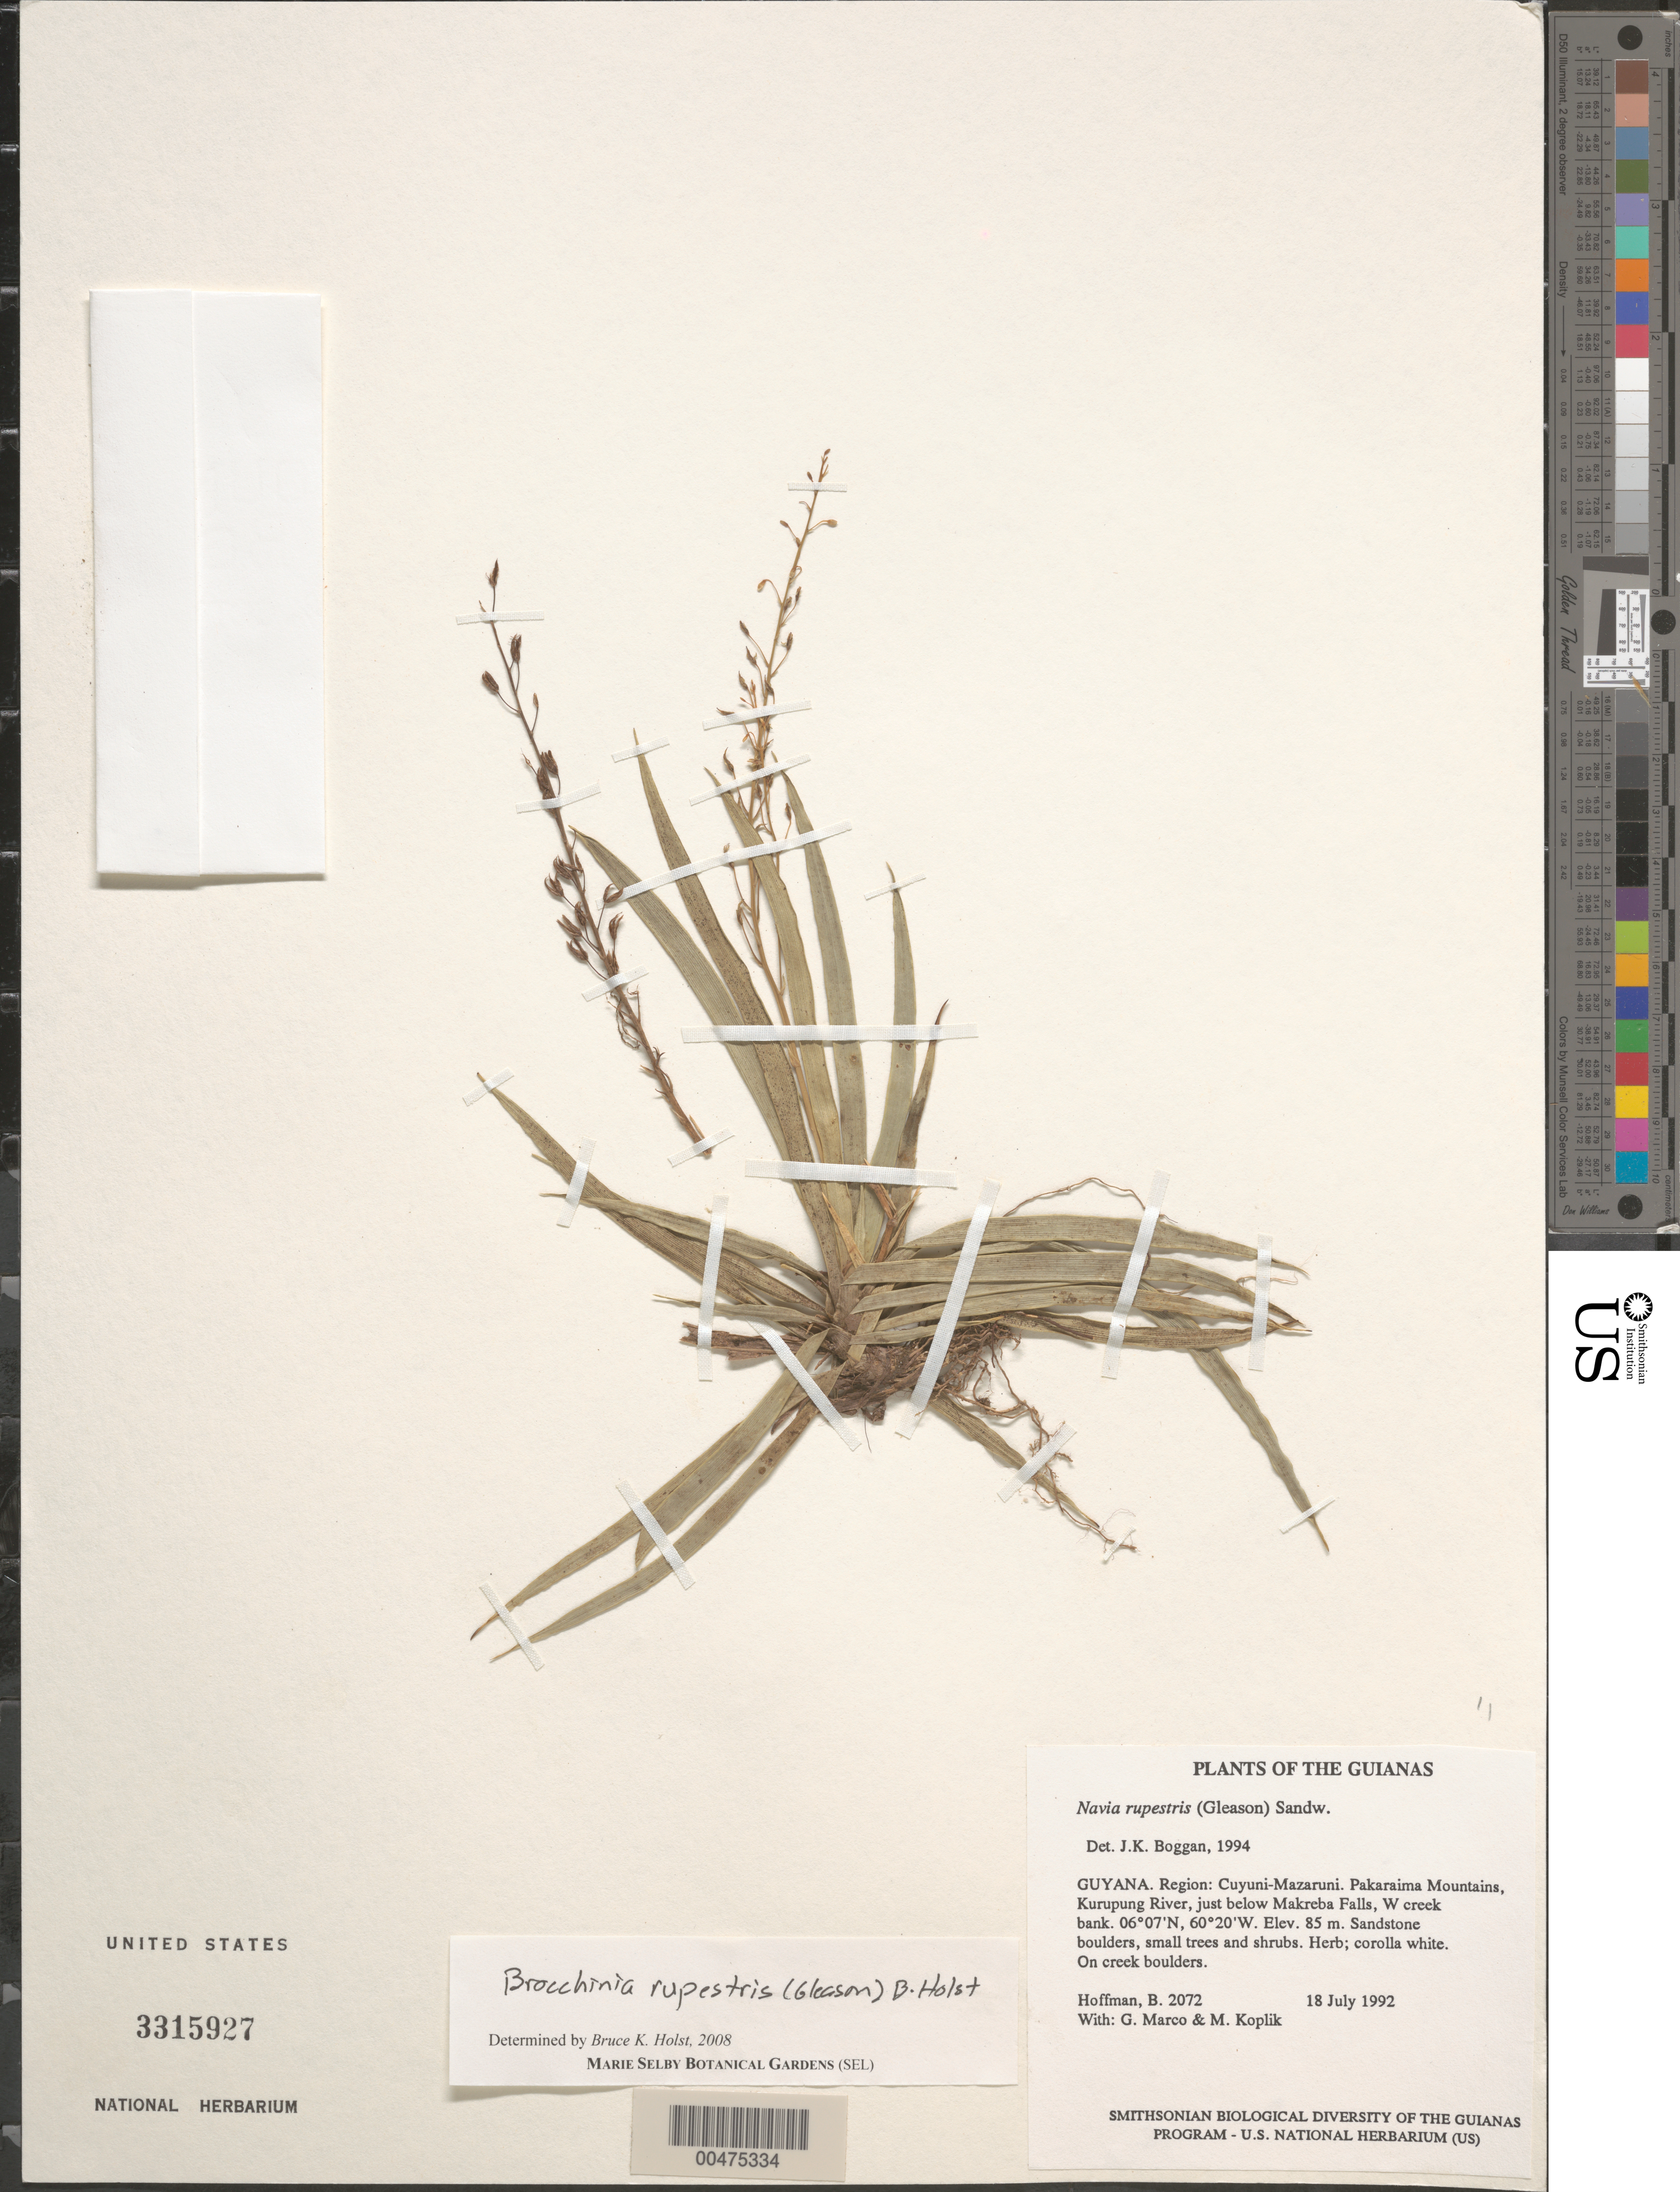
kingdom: Plantae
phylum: Tracheophyta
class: Liliopsida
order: Poales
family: Bromeliaceae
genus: Brocchinia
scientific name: Brocchinia rupestris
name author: (Gleason) B. Holst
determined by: Holst, Bruce K.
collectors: B. Hoffman, G. Marco & M. Koplik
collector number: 2072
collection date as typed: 18 July 1992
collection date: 1992-07-18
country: Guyana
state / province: Cuyuni-Mazaruni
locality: Pakaraima Mountains, Kurupung River, just below Makreba Falls, W creek bank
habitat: Sandstone boulders, small trees and shrubs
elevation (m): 85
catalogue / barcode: US 3315927